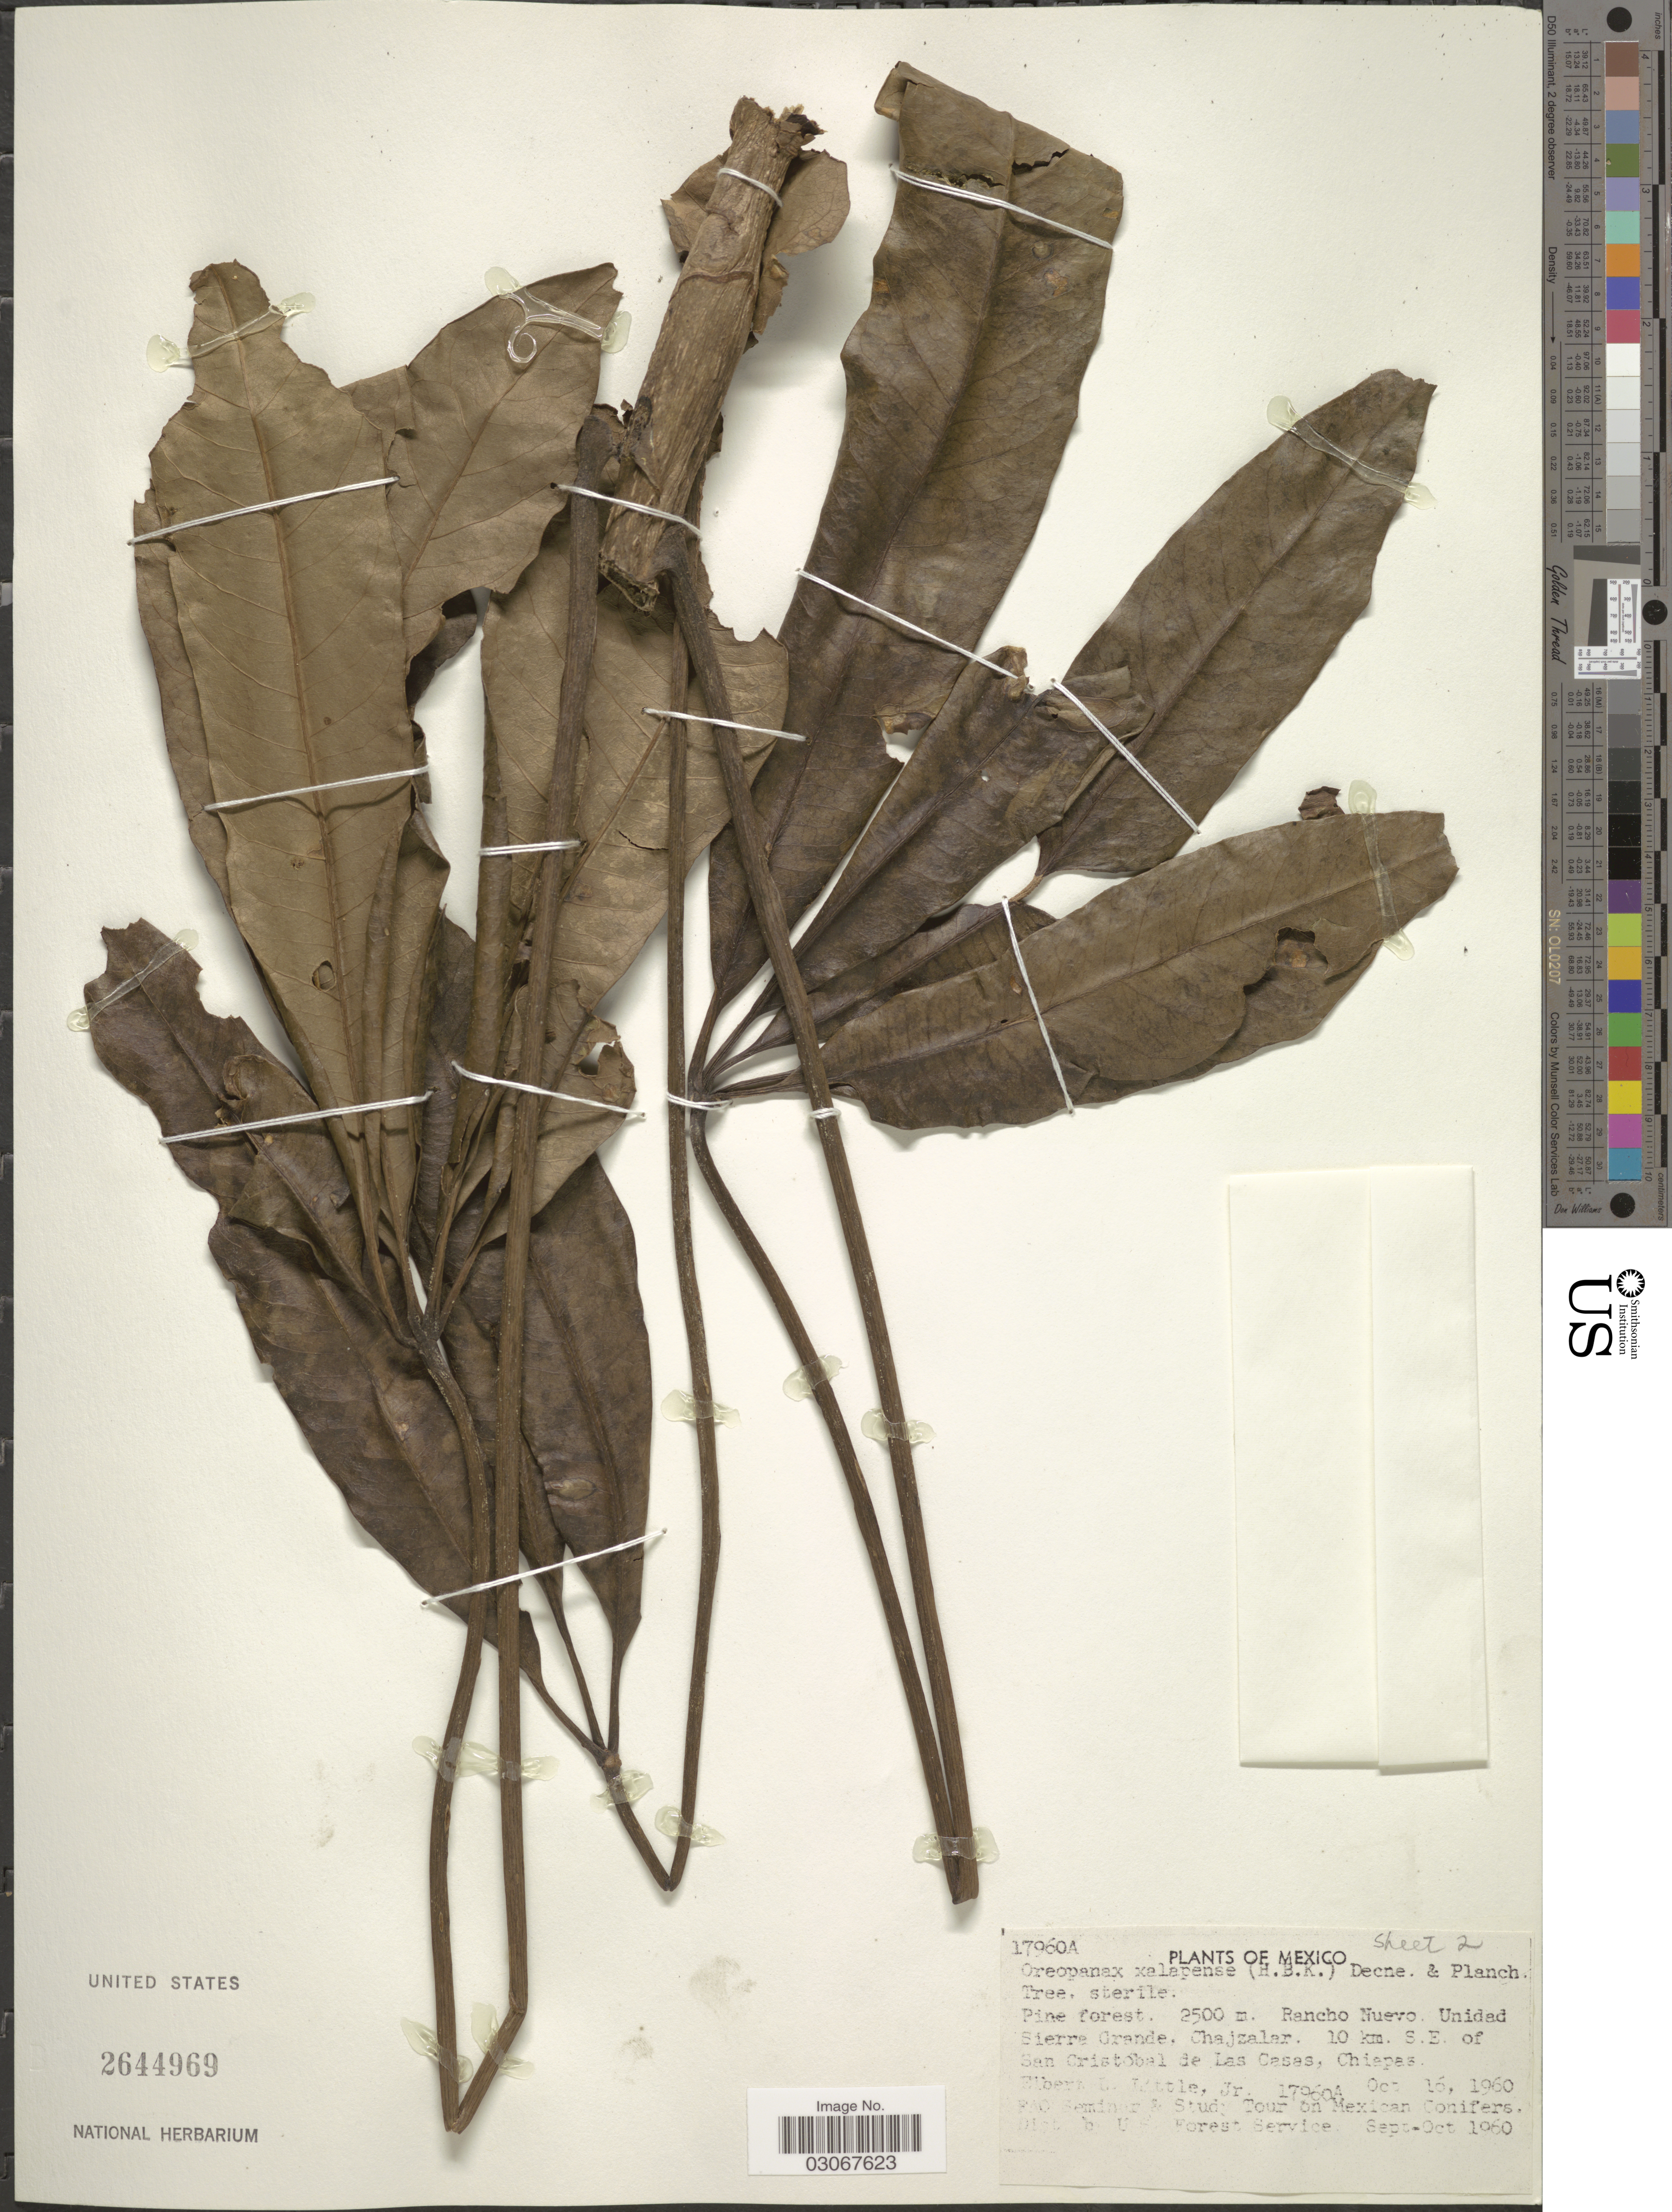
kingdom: Plantae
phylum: Tracheophyta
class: Magnoliopsida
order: Apiales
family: Araliaceae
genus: Oreopanax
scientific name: Oreopanax xalapensis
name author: (Kunth) Decne. & Planch.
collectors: E. L. Little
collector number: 17960A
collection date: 1960-10-16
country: Mexico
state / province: Chiapas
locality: Rancho Nuevo Unidad Sierre Grande, Chajzalar. 10 km S.E. of San Cristobal de Las Casas.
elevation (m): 2500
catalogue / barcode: US 2644969